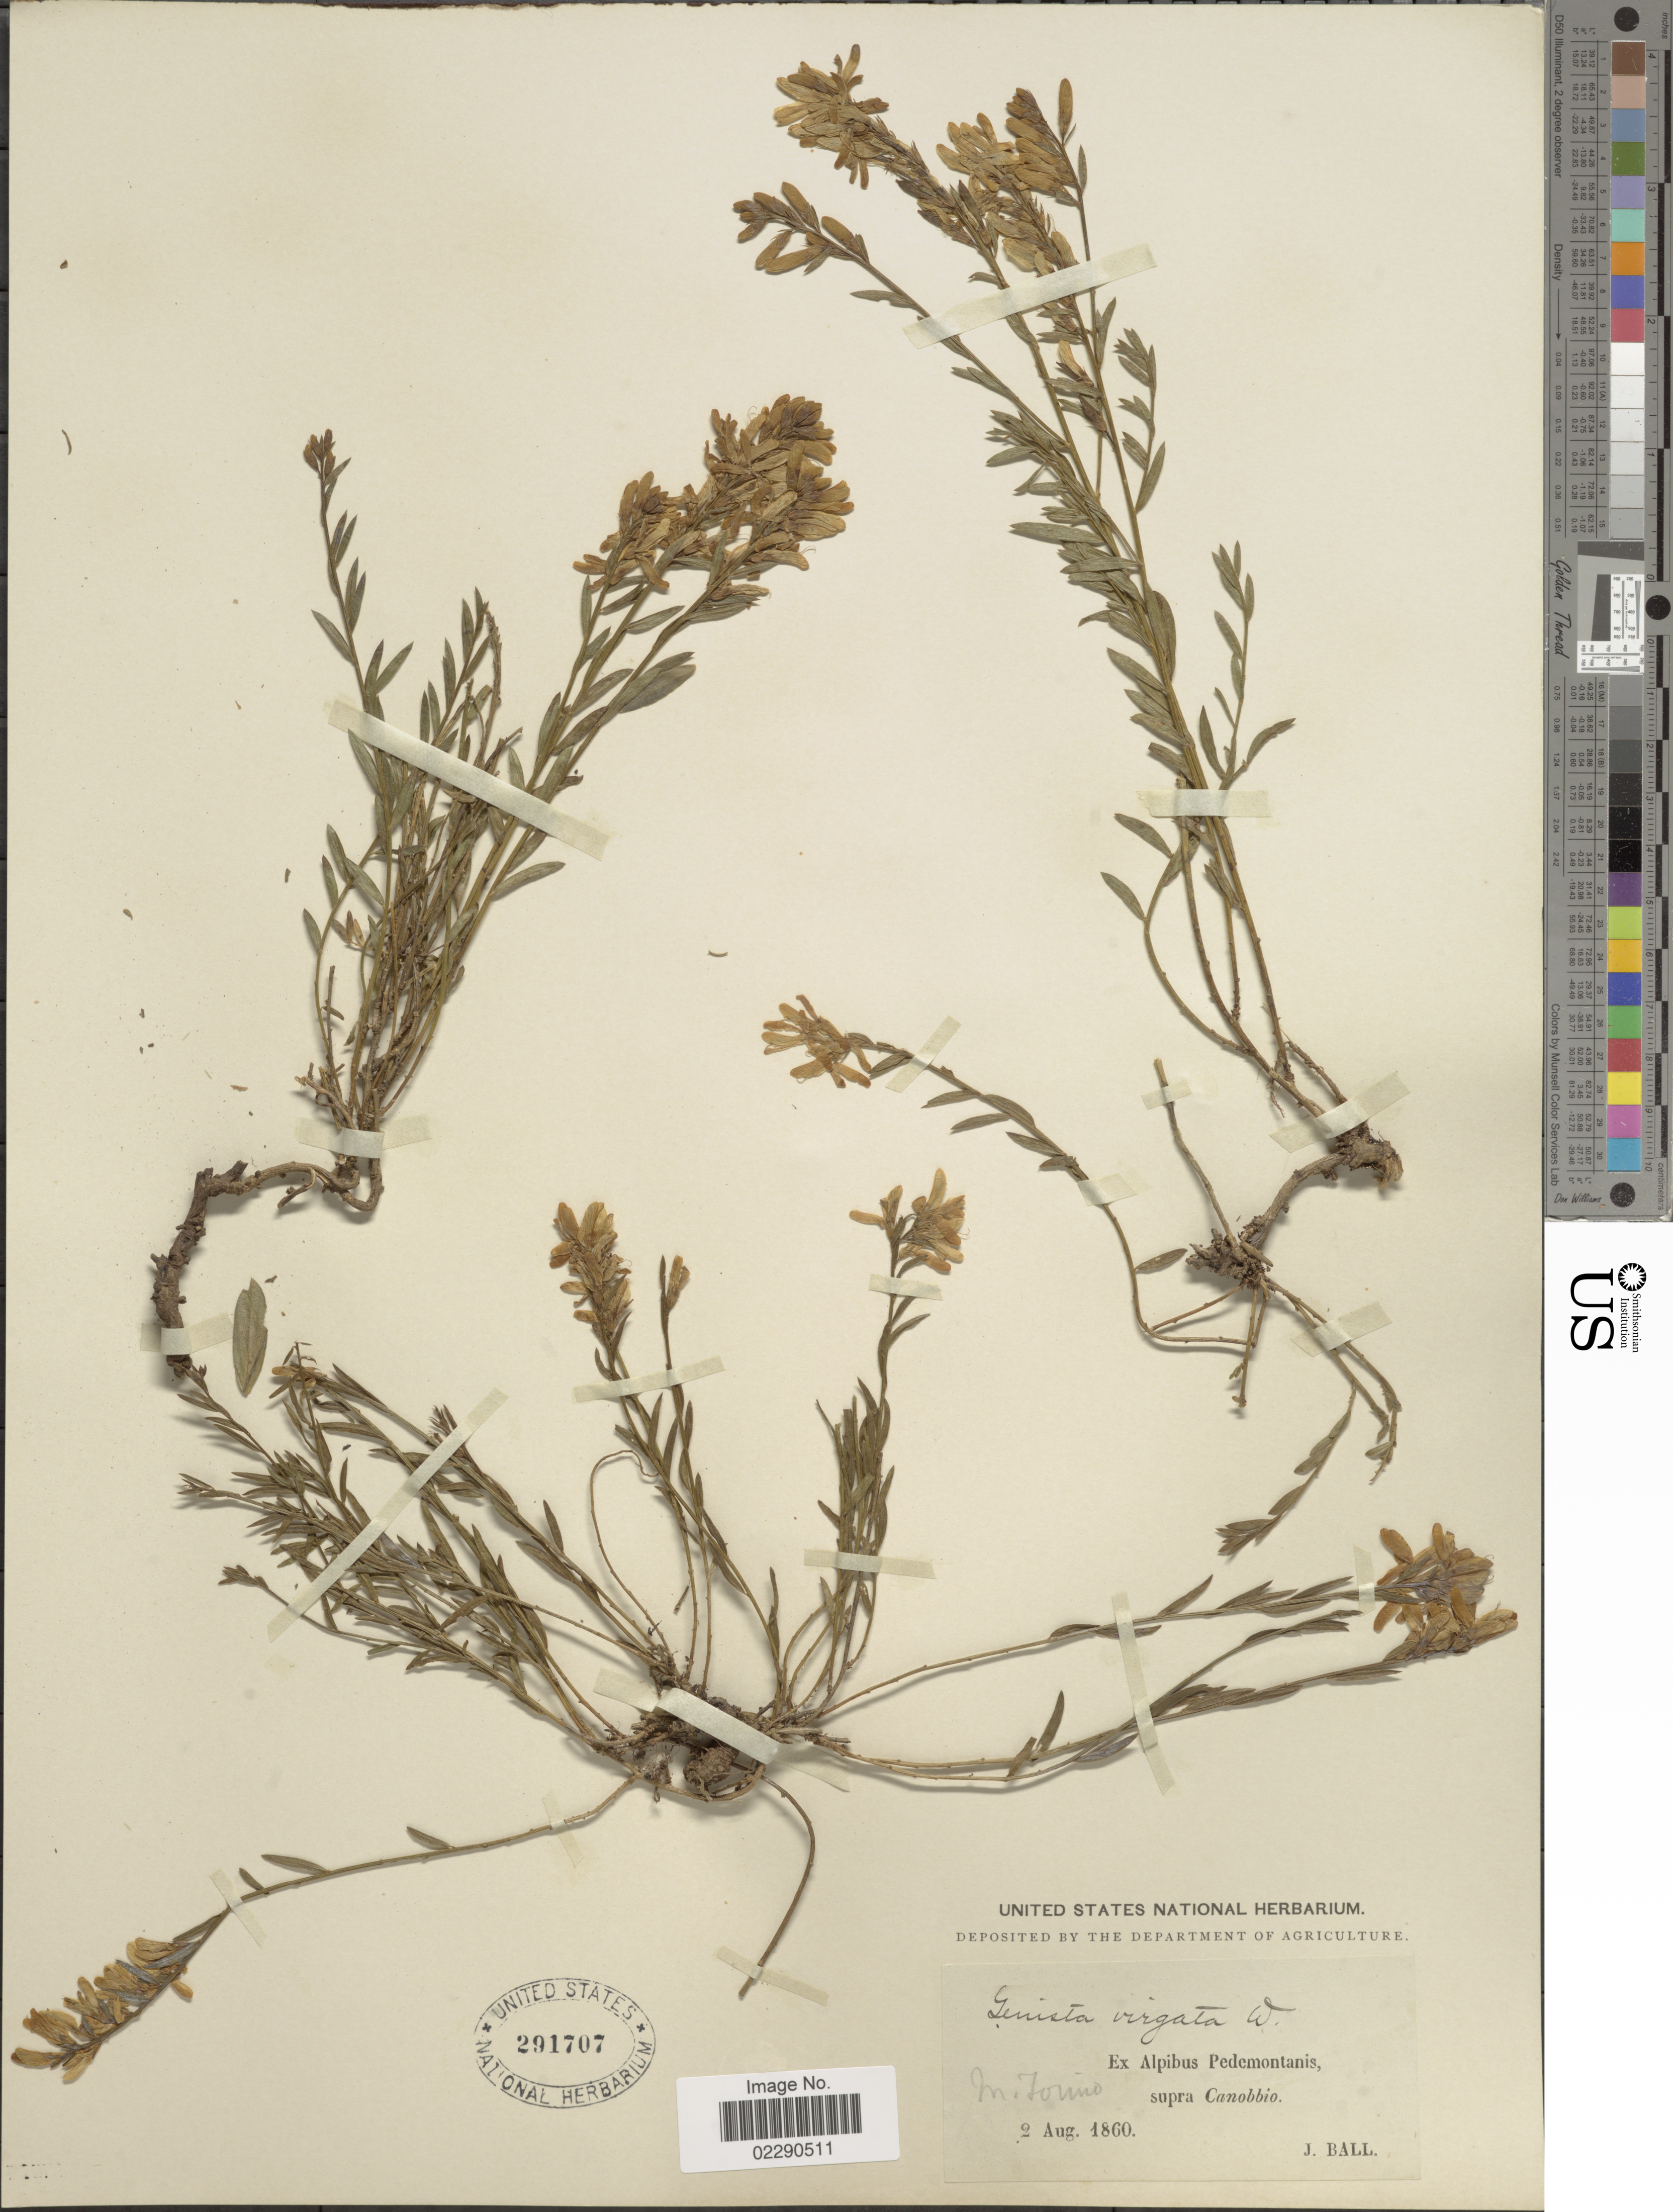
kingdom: Plantae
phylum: Tracheophyta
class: Magnoliopsida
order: Fabales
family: Fabaceae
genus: Genista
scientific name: Genista virgata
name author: Link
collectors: J. Ball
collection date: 1860-08-02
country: Switzerland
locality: Alpibus Pedemontanis, supra Canobbio, m. Torino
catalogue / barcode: US 291707